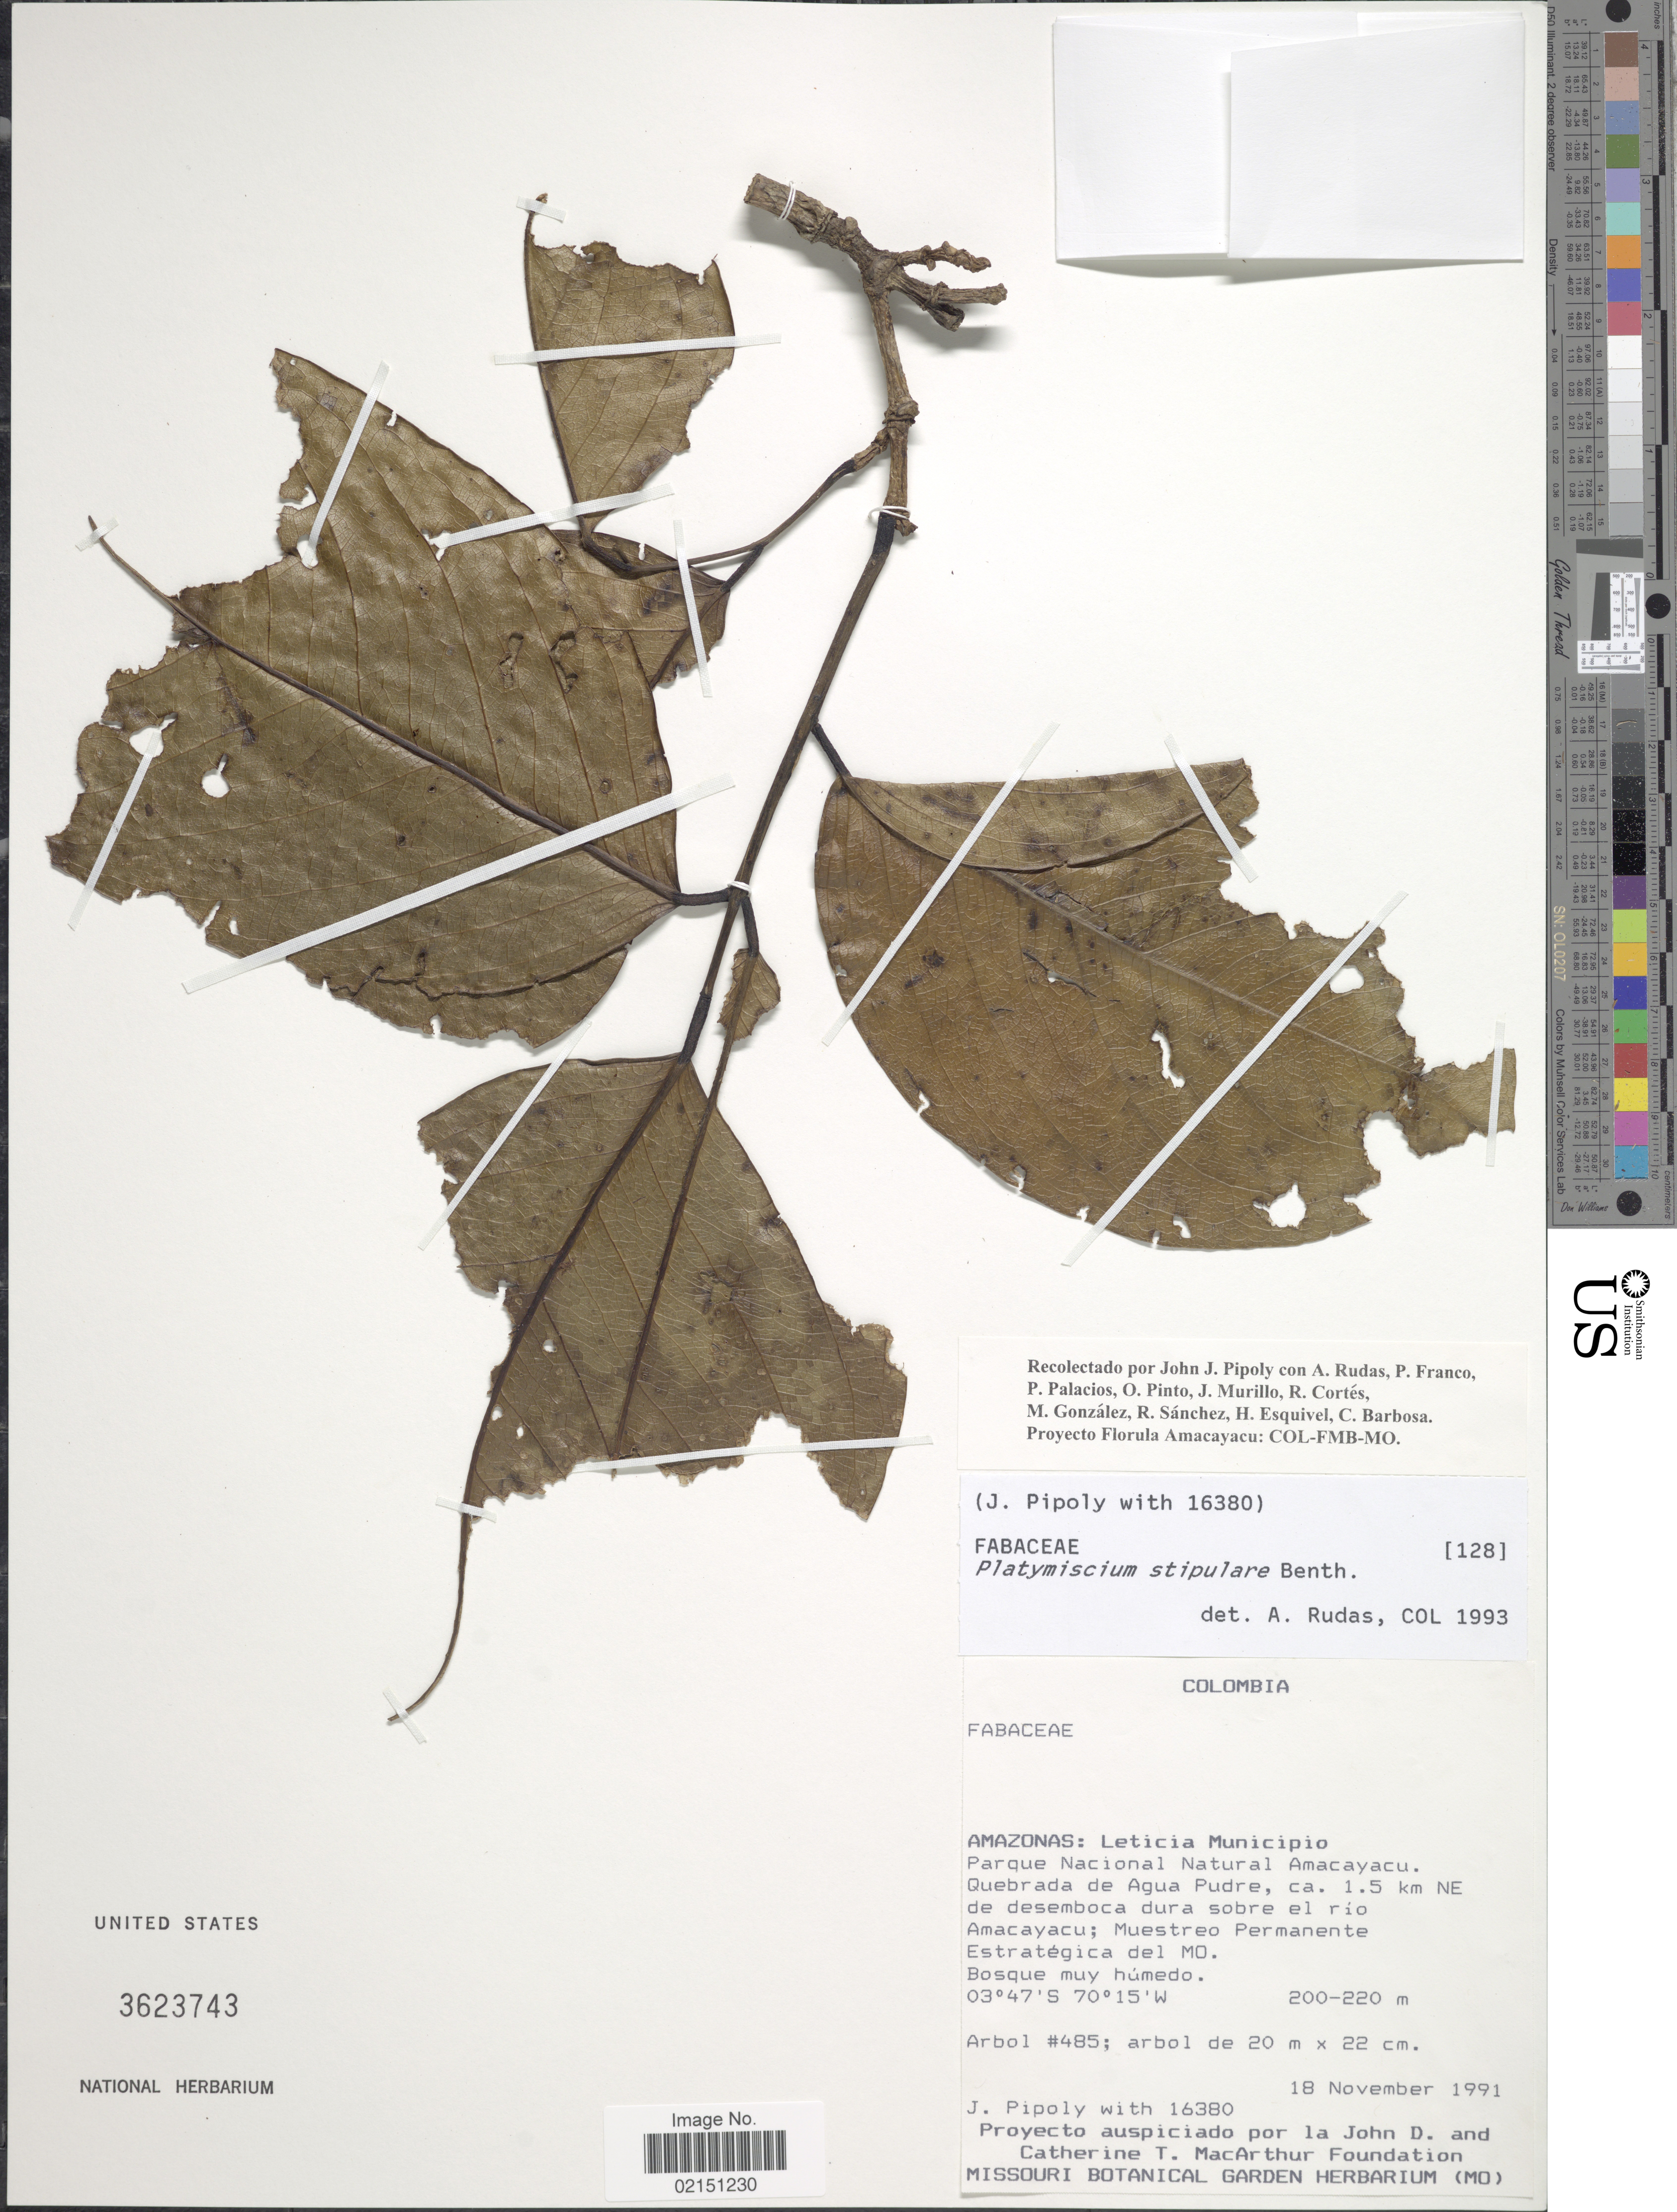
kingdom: Plantae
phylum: Tracheophyta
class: Magnoliopsida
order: Fabales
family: Fabaceae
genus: Platymiscium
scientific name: Platymiscium stipulare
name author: Benth.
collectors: J. J. Pipoly, John D. & C. MacArthur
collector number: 16380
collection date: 1991-11-18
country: Colombia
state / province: Amazônas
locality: Leticia Municipio. Parque Nacional Natural Amacayacu. Quebrada de Agua Pudre, ca. 1.5 km NE de desemboca dura sobre el rio Amacayacu; Muestreo Permanente Estrategica del MO.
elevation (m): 200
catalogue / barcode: US 3623743